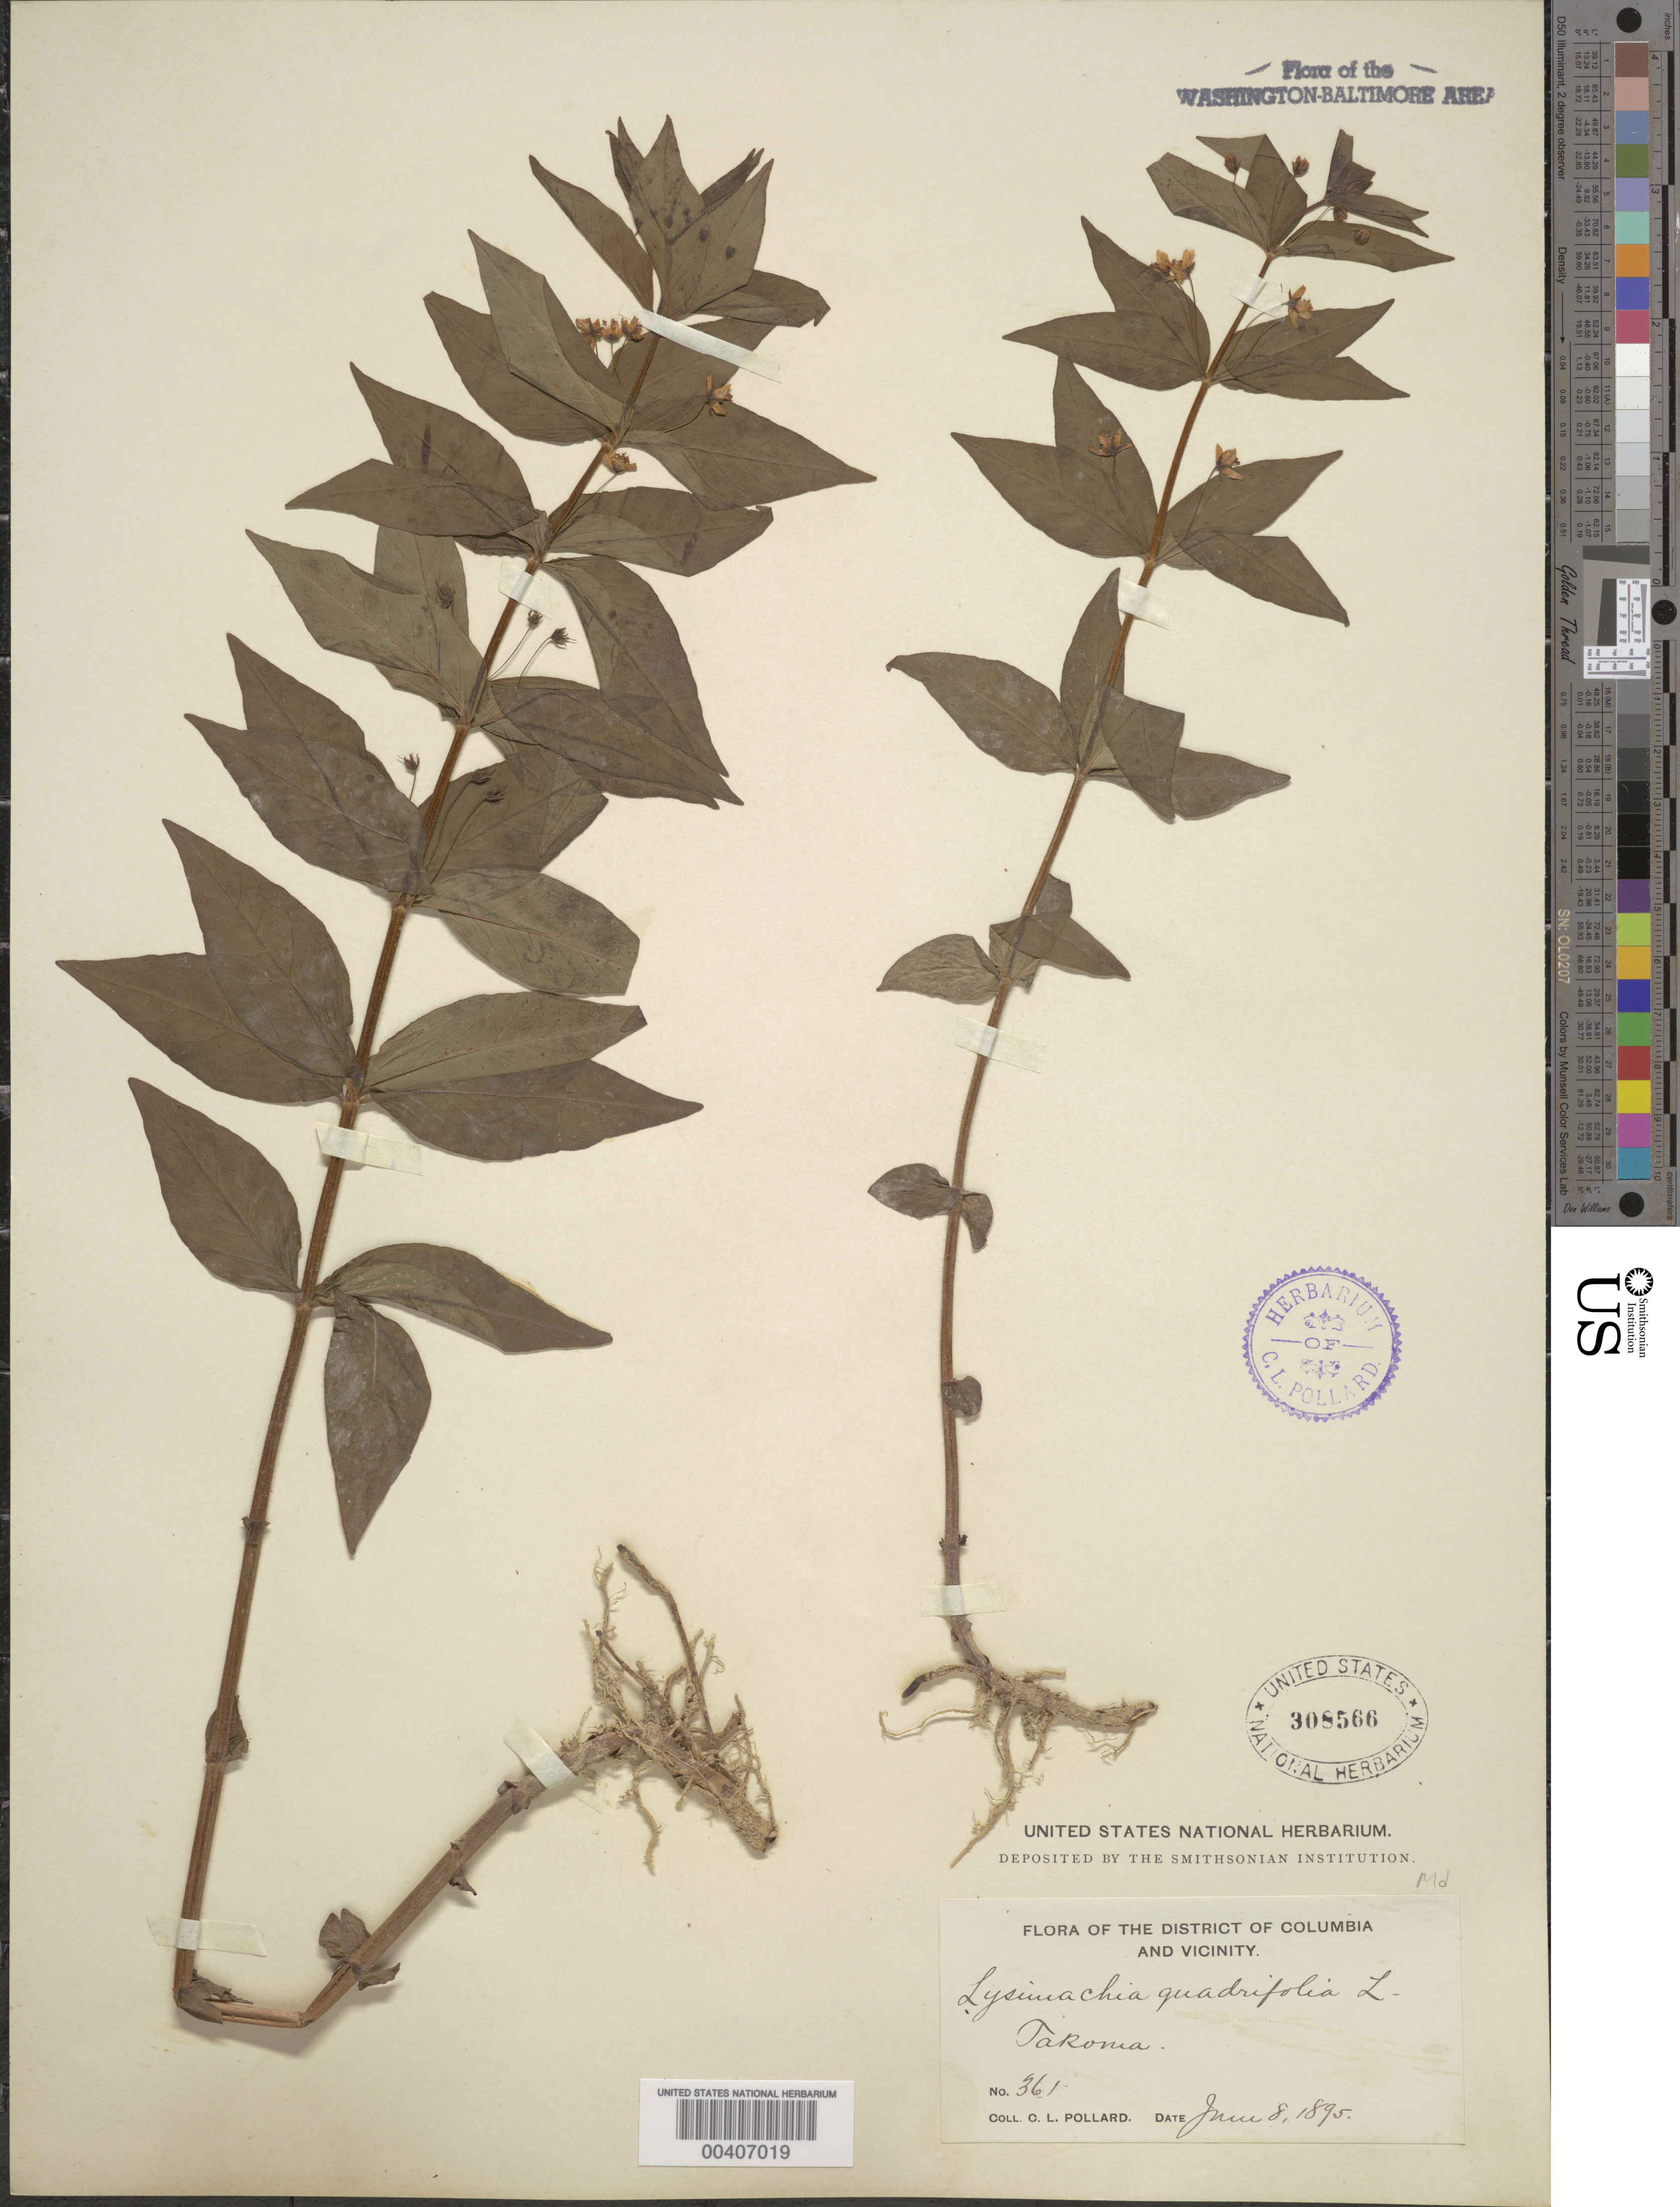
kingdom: Plantae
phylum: Tracheophyta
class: Magnoliopsida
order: Ericales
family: Primulaceae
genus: Lysimachia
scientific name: Lysimachia quadrifolia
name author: L.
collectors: C. L. Pollard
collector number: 361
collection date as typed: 08 Jun 1895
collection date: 1895-06-08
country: United States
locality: Takoma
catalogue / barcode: US 308566